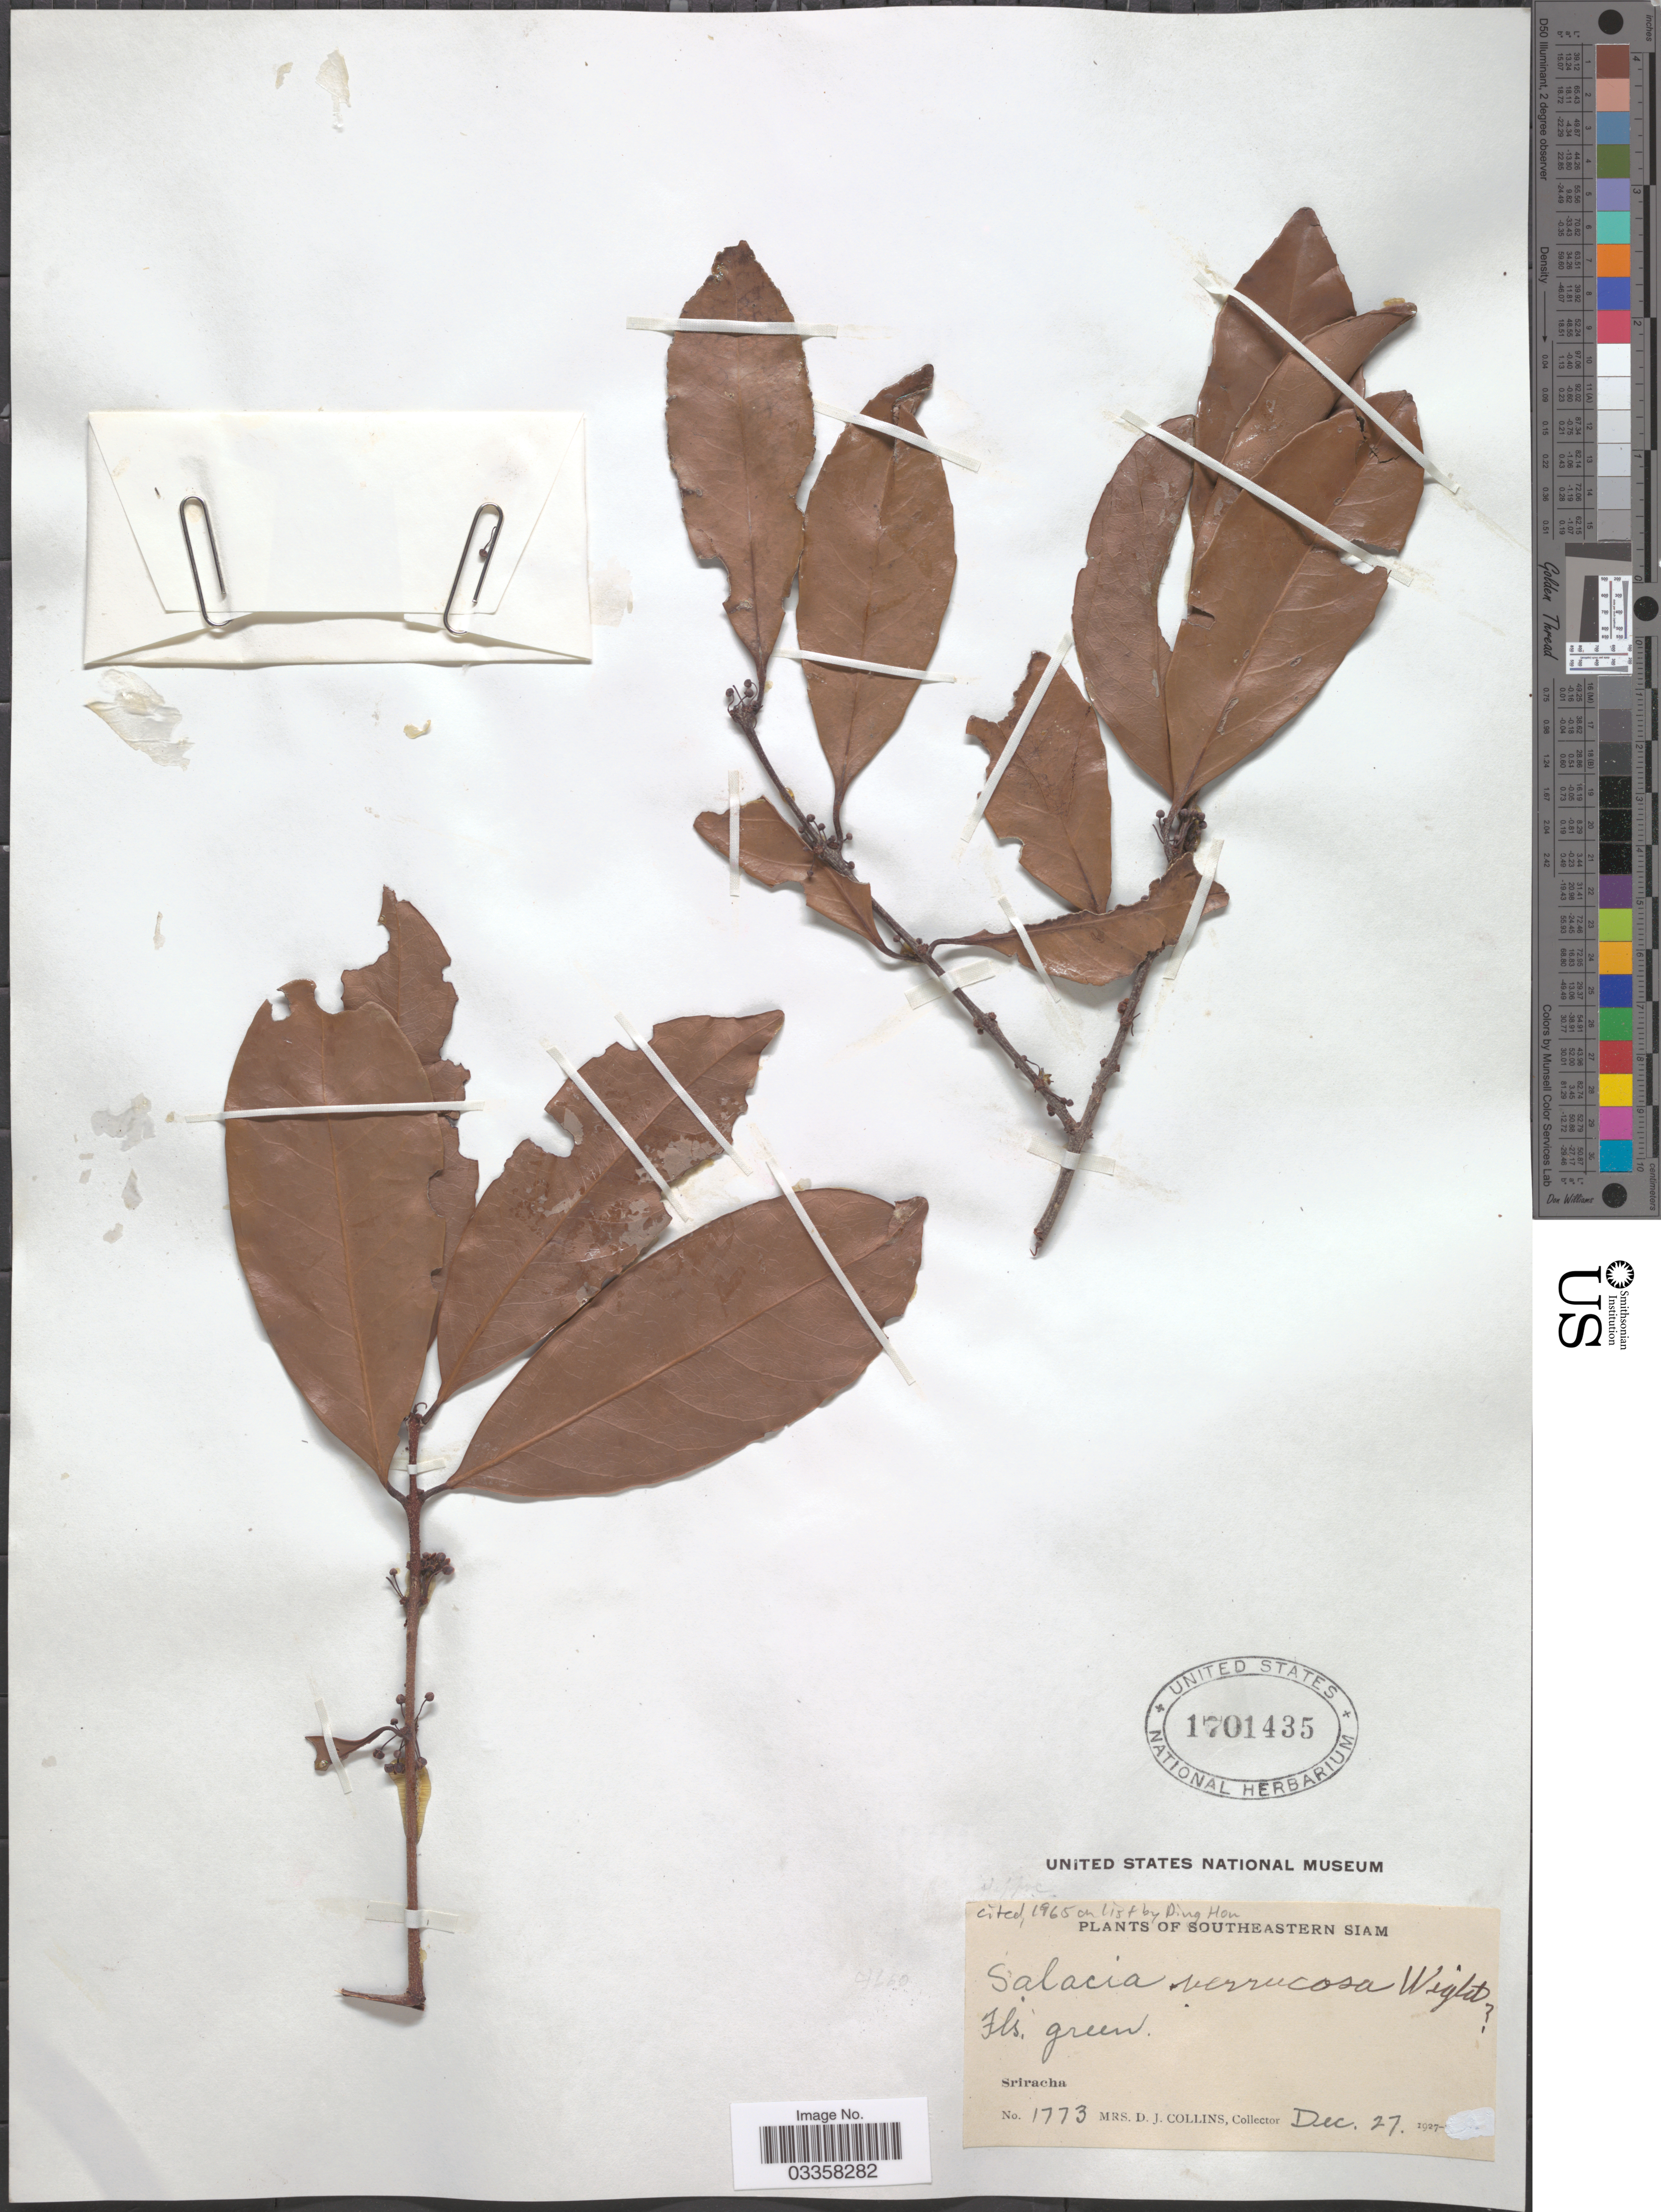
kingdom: Plantae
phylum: Tracheophyta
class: Magnoliopsida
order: Celastrales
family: Celastraceae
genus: Salacia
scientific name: Salacia verrucosa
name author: Wight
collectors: Mrs. D. J. Collins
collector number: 1773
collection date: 1927-12-27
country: Thailand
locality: Southeastern Siam. Sriracha.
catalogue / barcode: US 1701435